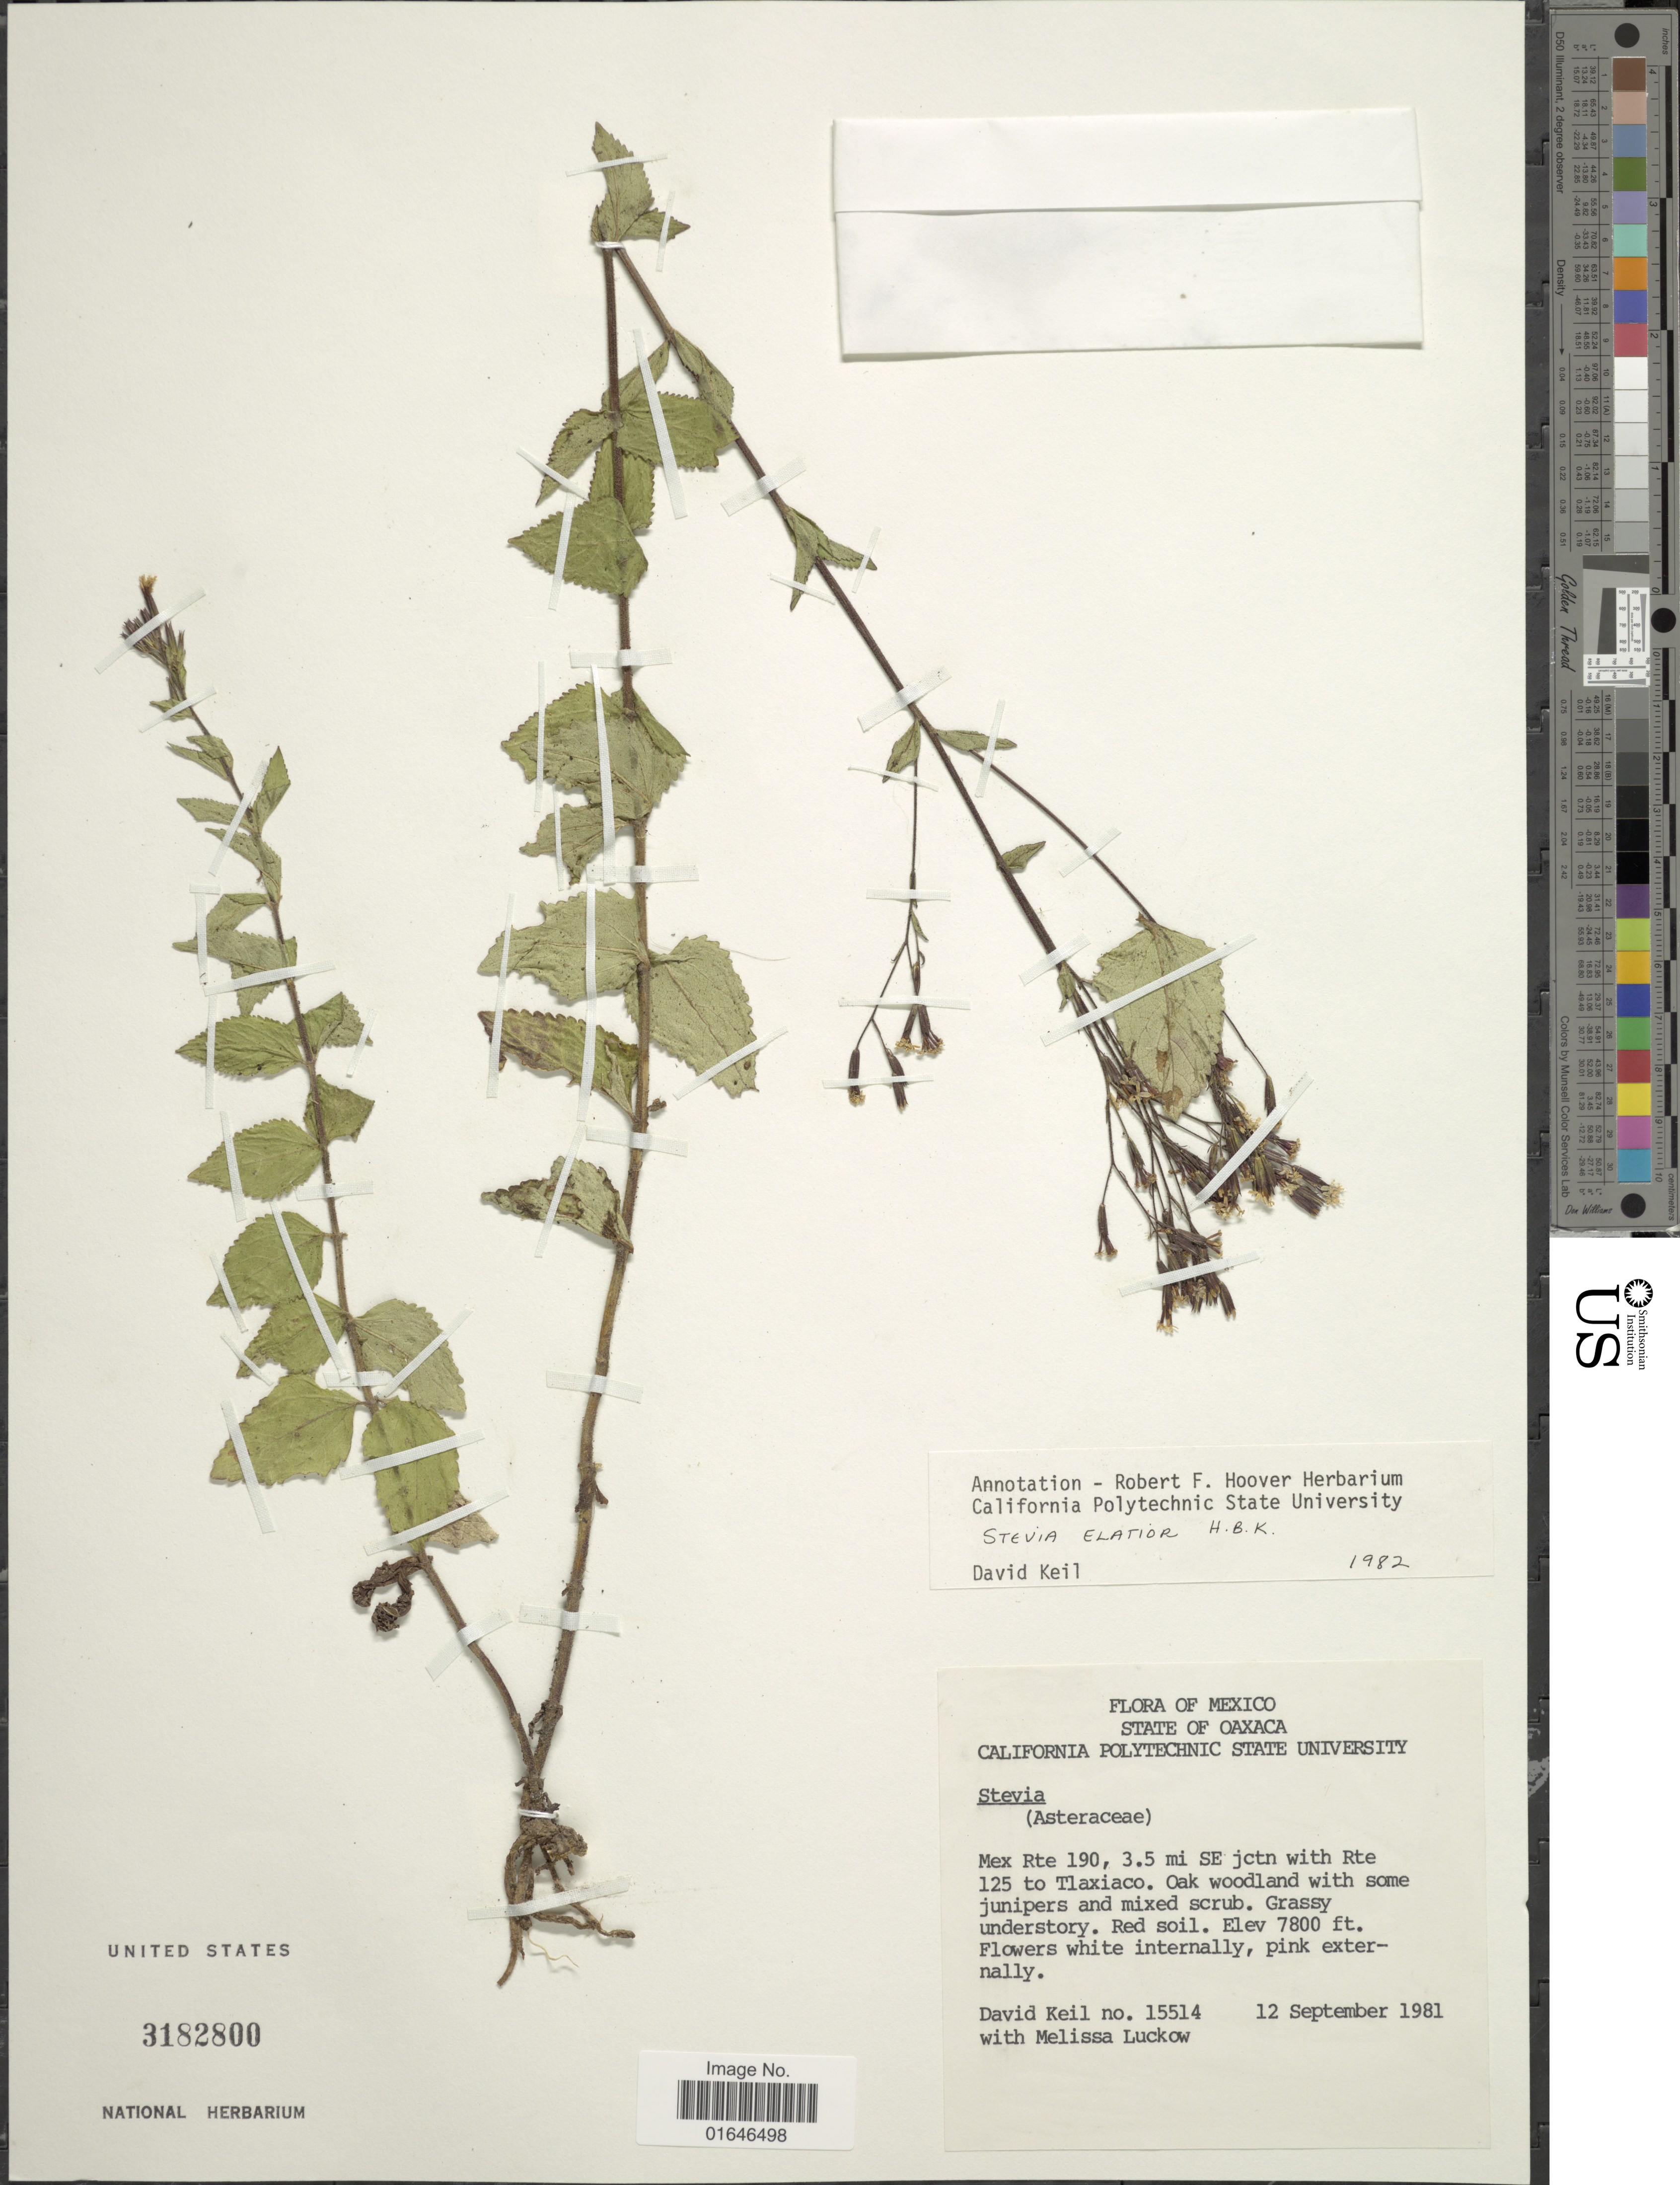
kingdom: Plantae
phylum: Tracheophyta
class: Magnoliopsida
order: Asterales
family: Asteraceae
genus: Stevia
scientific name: Stevia elatior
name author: Kunth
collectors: D. J. Keil & M. A. Luckow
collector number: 15514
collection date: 1981-09-12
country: Mexico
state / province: Oaxaca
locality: Mex Rte 190, 3.5 mi SE jctn with Rte 125 to Tlaxiaco.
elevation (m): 2377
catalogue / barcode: US 3182800